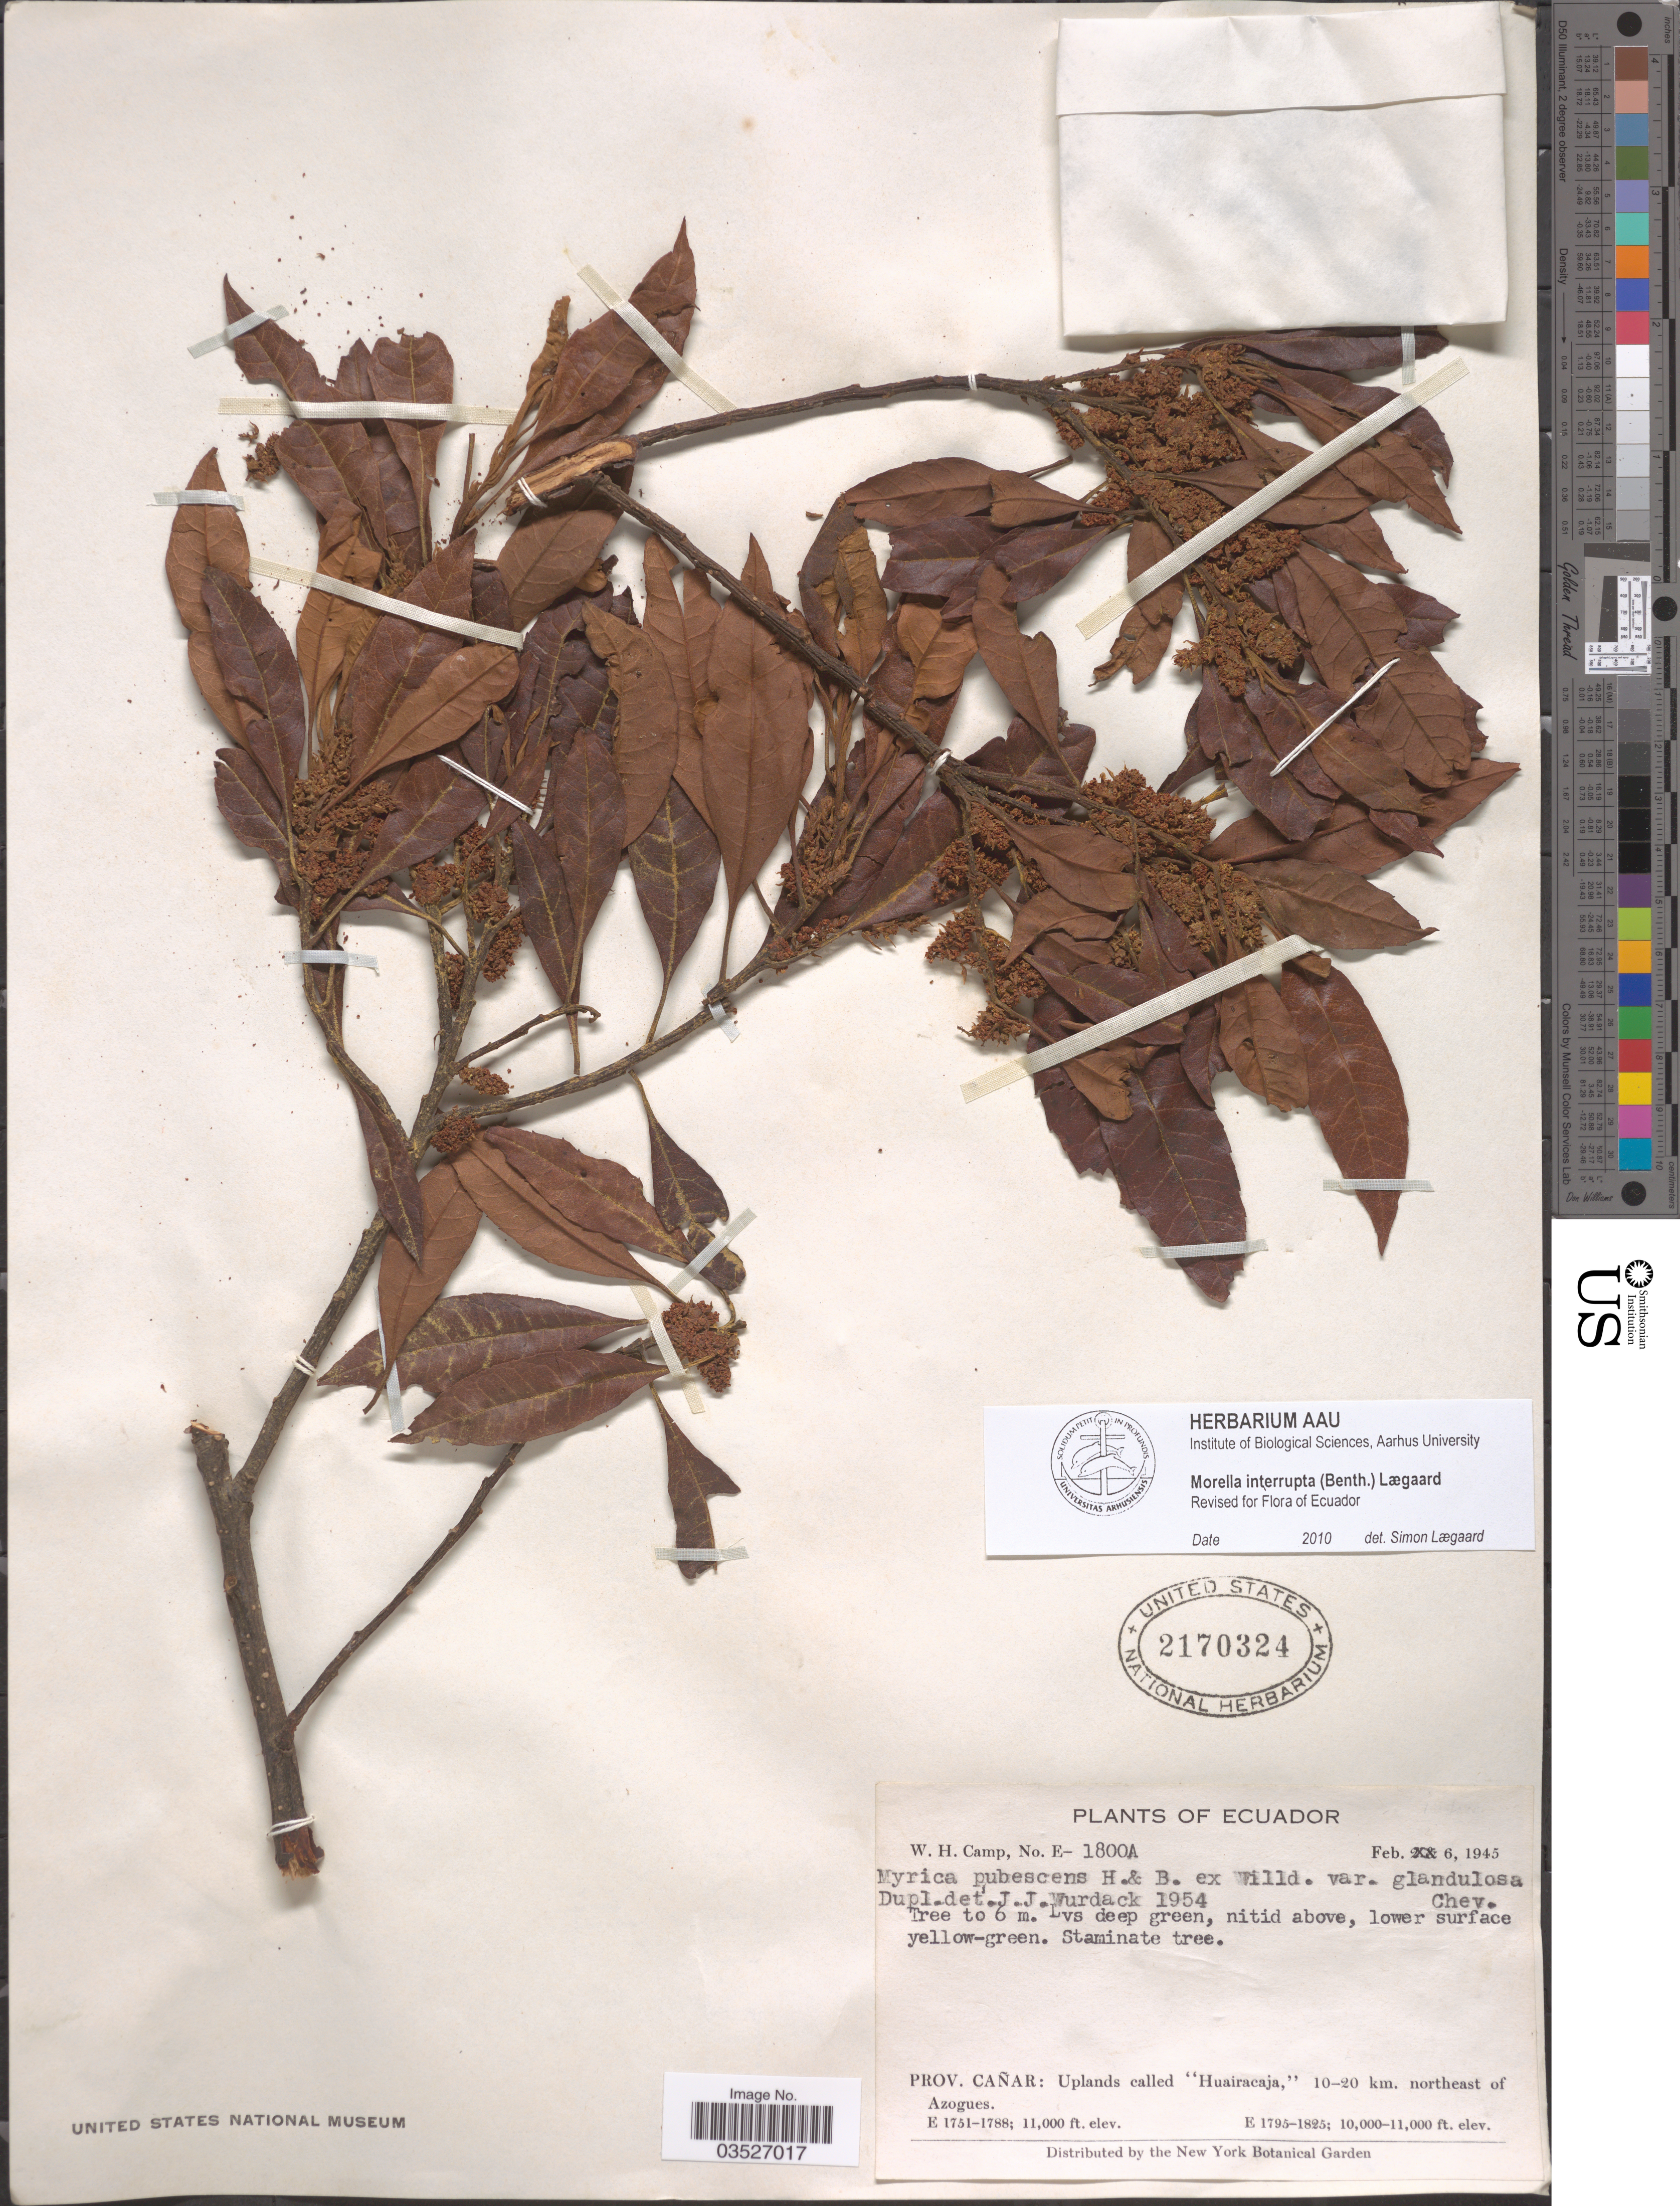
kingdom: Plantae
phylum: Tracheophyta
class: Magnoliopsida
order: Fagales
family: Myricaceae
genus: Morella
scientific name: Morella interrupta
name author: (Benth.) Lægaard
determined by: Lægaard, S.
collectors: W. H. Camp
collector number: E-1800A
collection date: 1945-02-06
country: Ecuador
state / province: Cañar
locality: Uplands called "Huairacaja," 10-20 km. northeast of Azogues.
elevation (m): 3048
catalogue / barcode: US 2170324